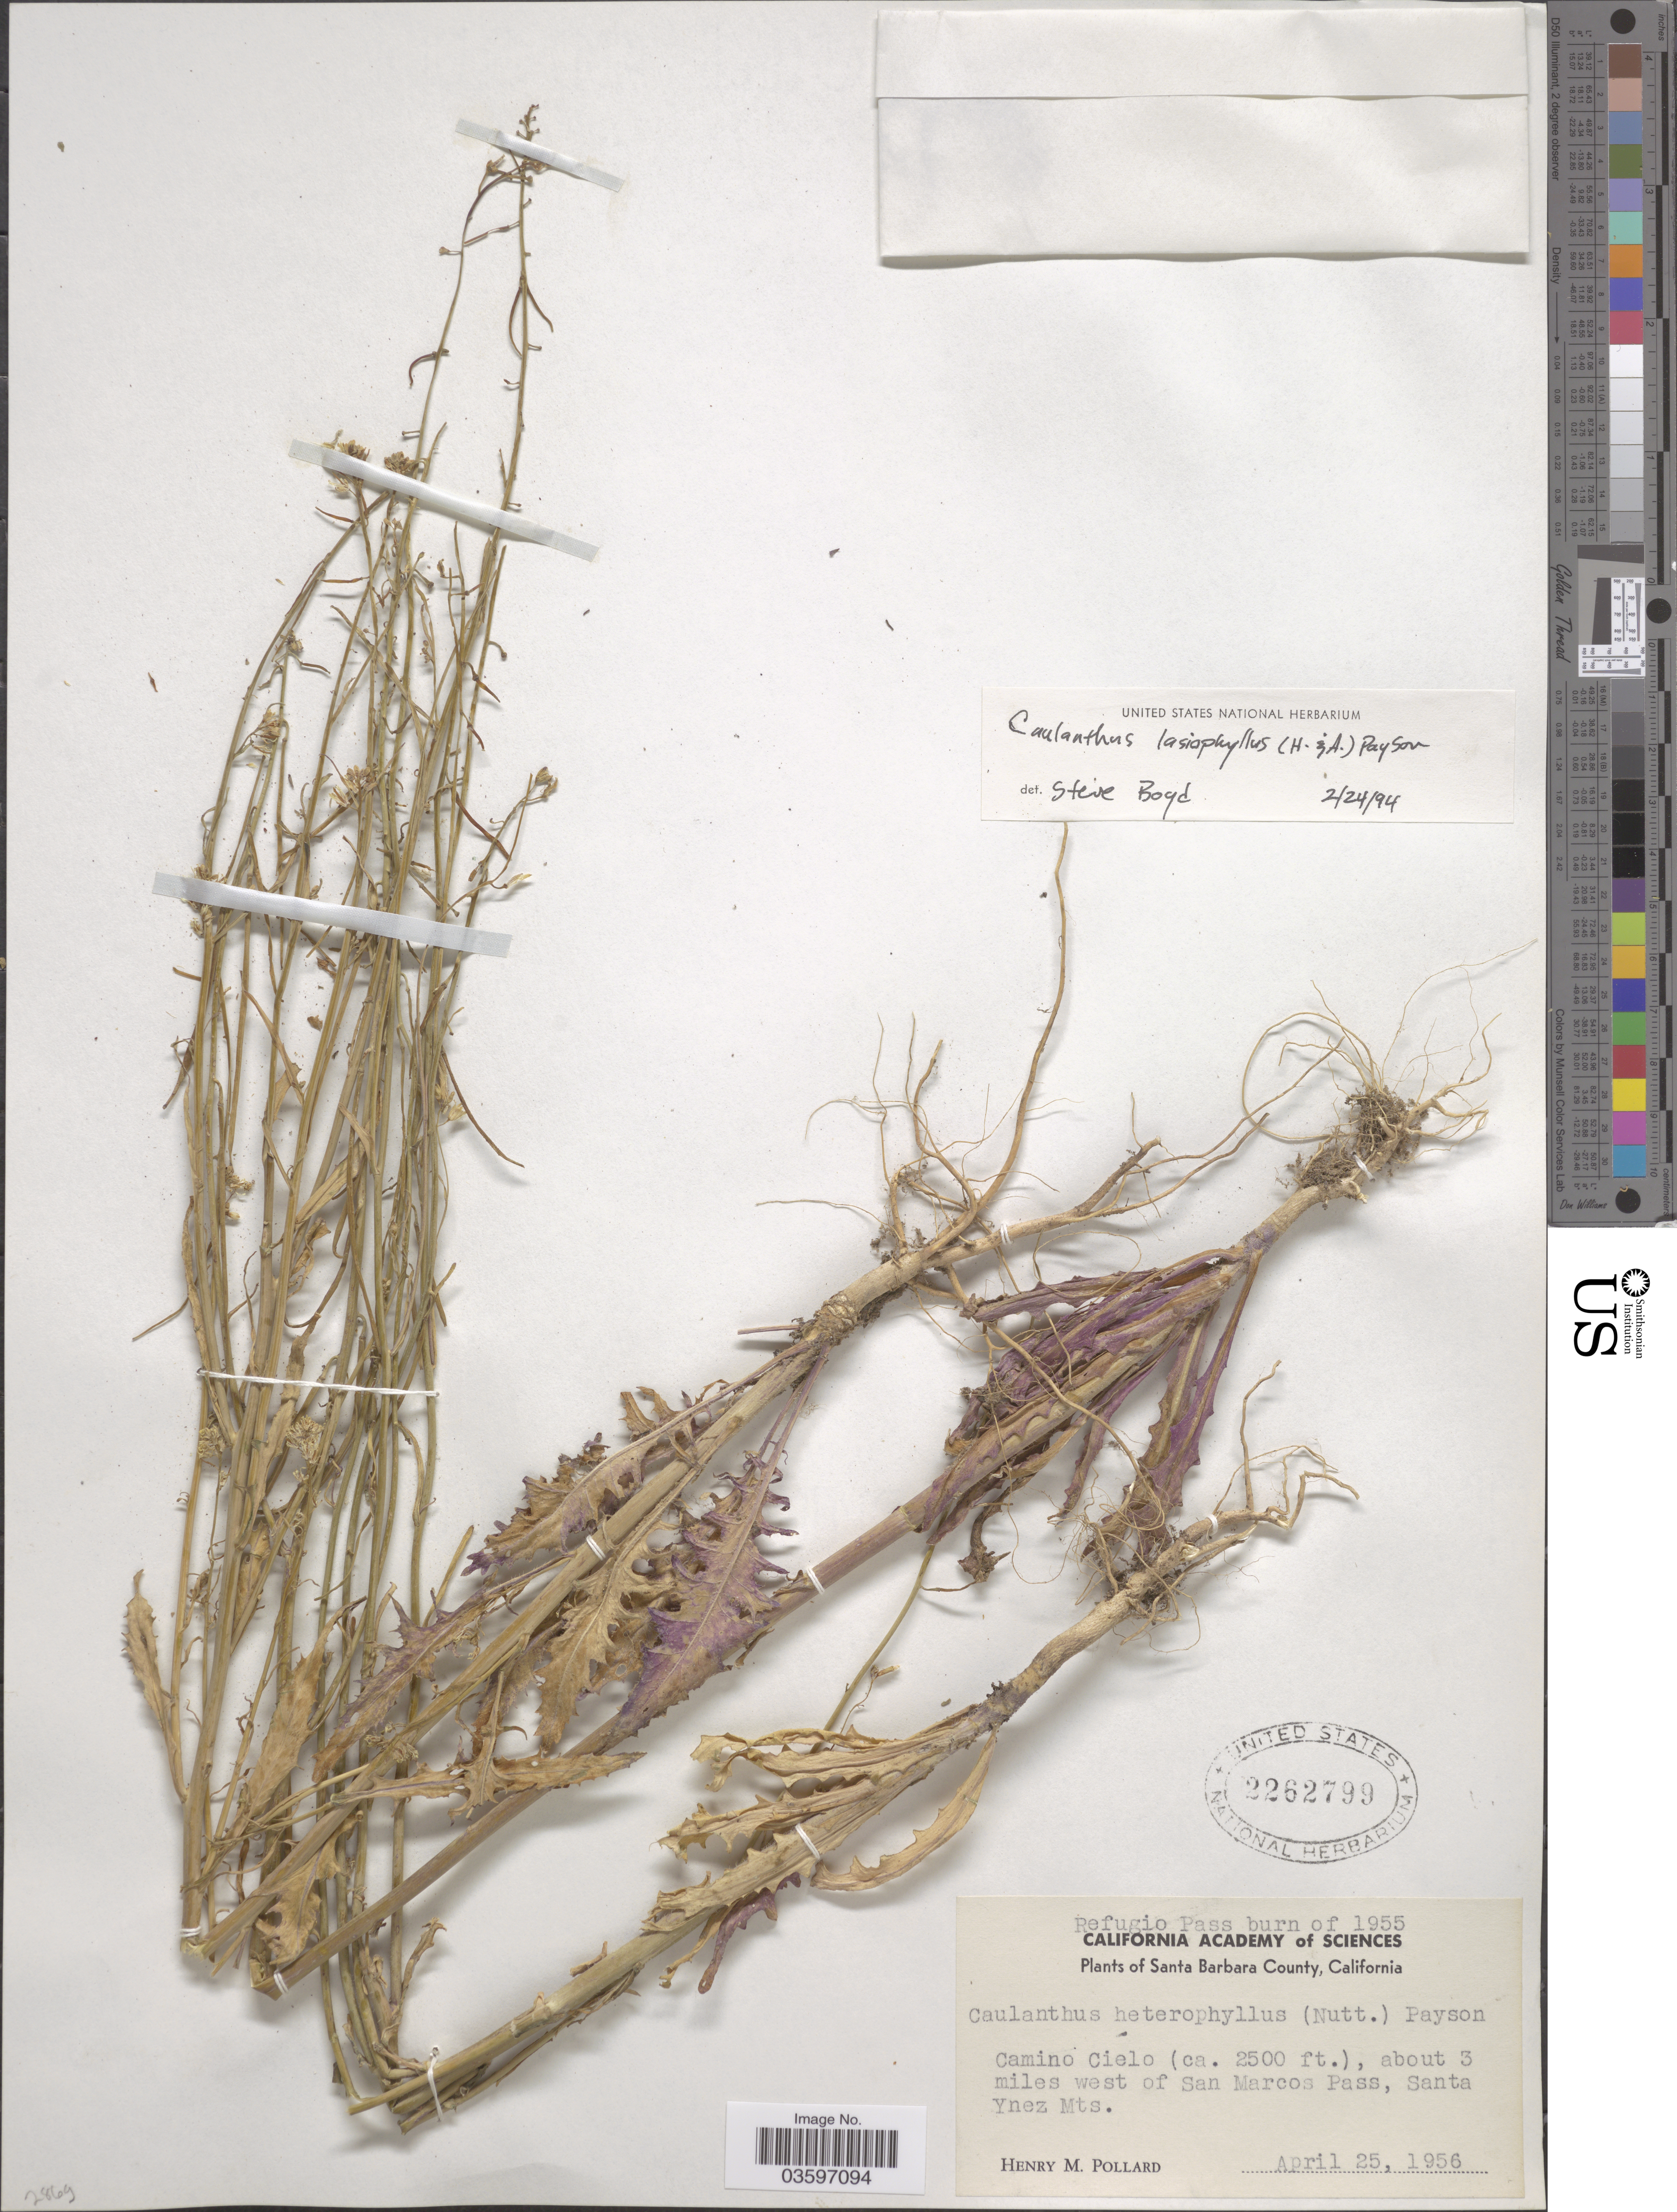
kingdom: Plantae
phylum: Tracheophyta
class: Magnoliopsida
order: Brassicales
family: Brassicaceae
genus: Caulanthus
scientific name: Caulanthus lasiophyllus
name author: (Hook. & Arn.) Payson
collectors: H. M. Pollard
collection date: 1956-04-25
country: United States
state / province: California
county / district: Santa Barbara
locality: Santa Barbara County. Camino Cielo, about 3 miles west of San Marcos Pass, Santa Ynez Mts.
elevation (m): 762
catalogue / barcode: US 2262799